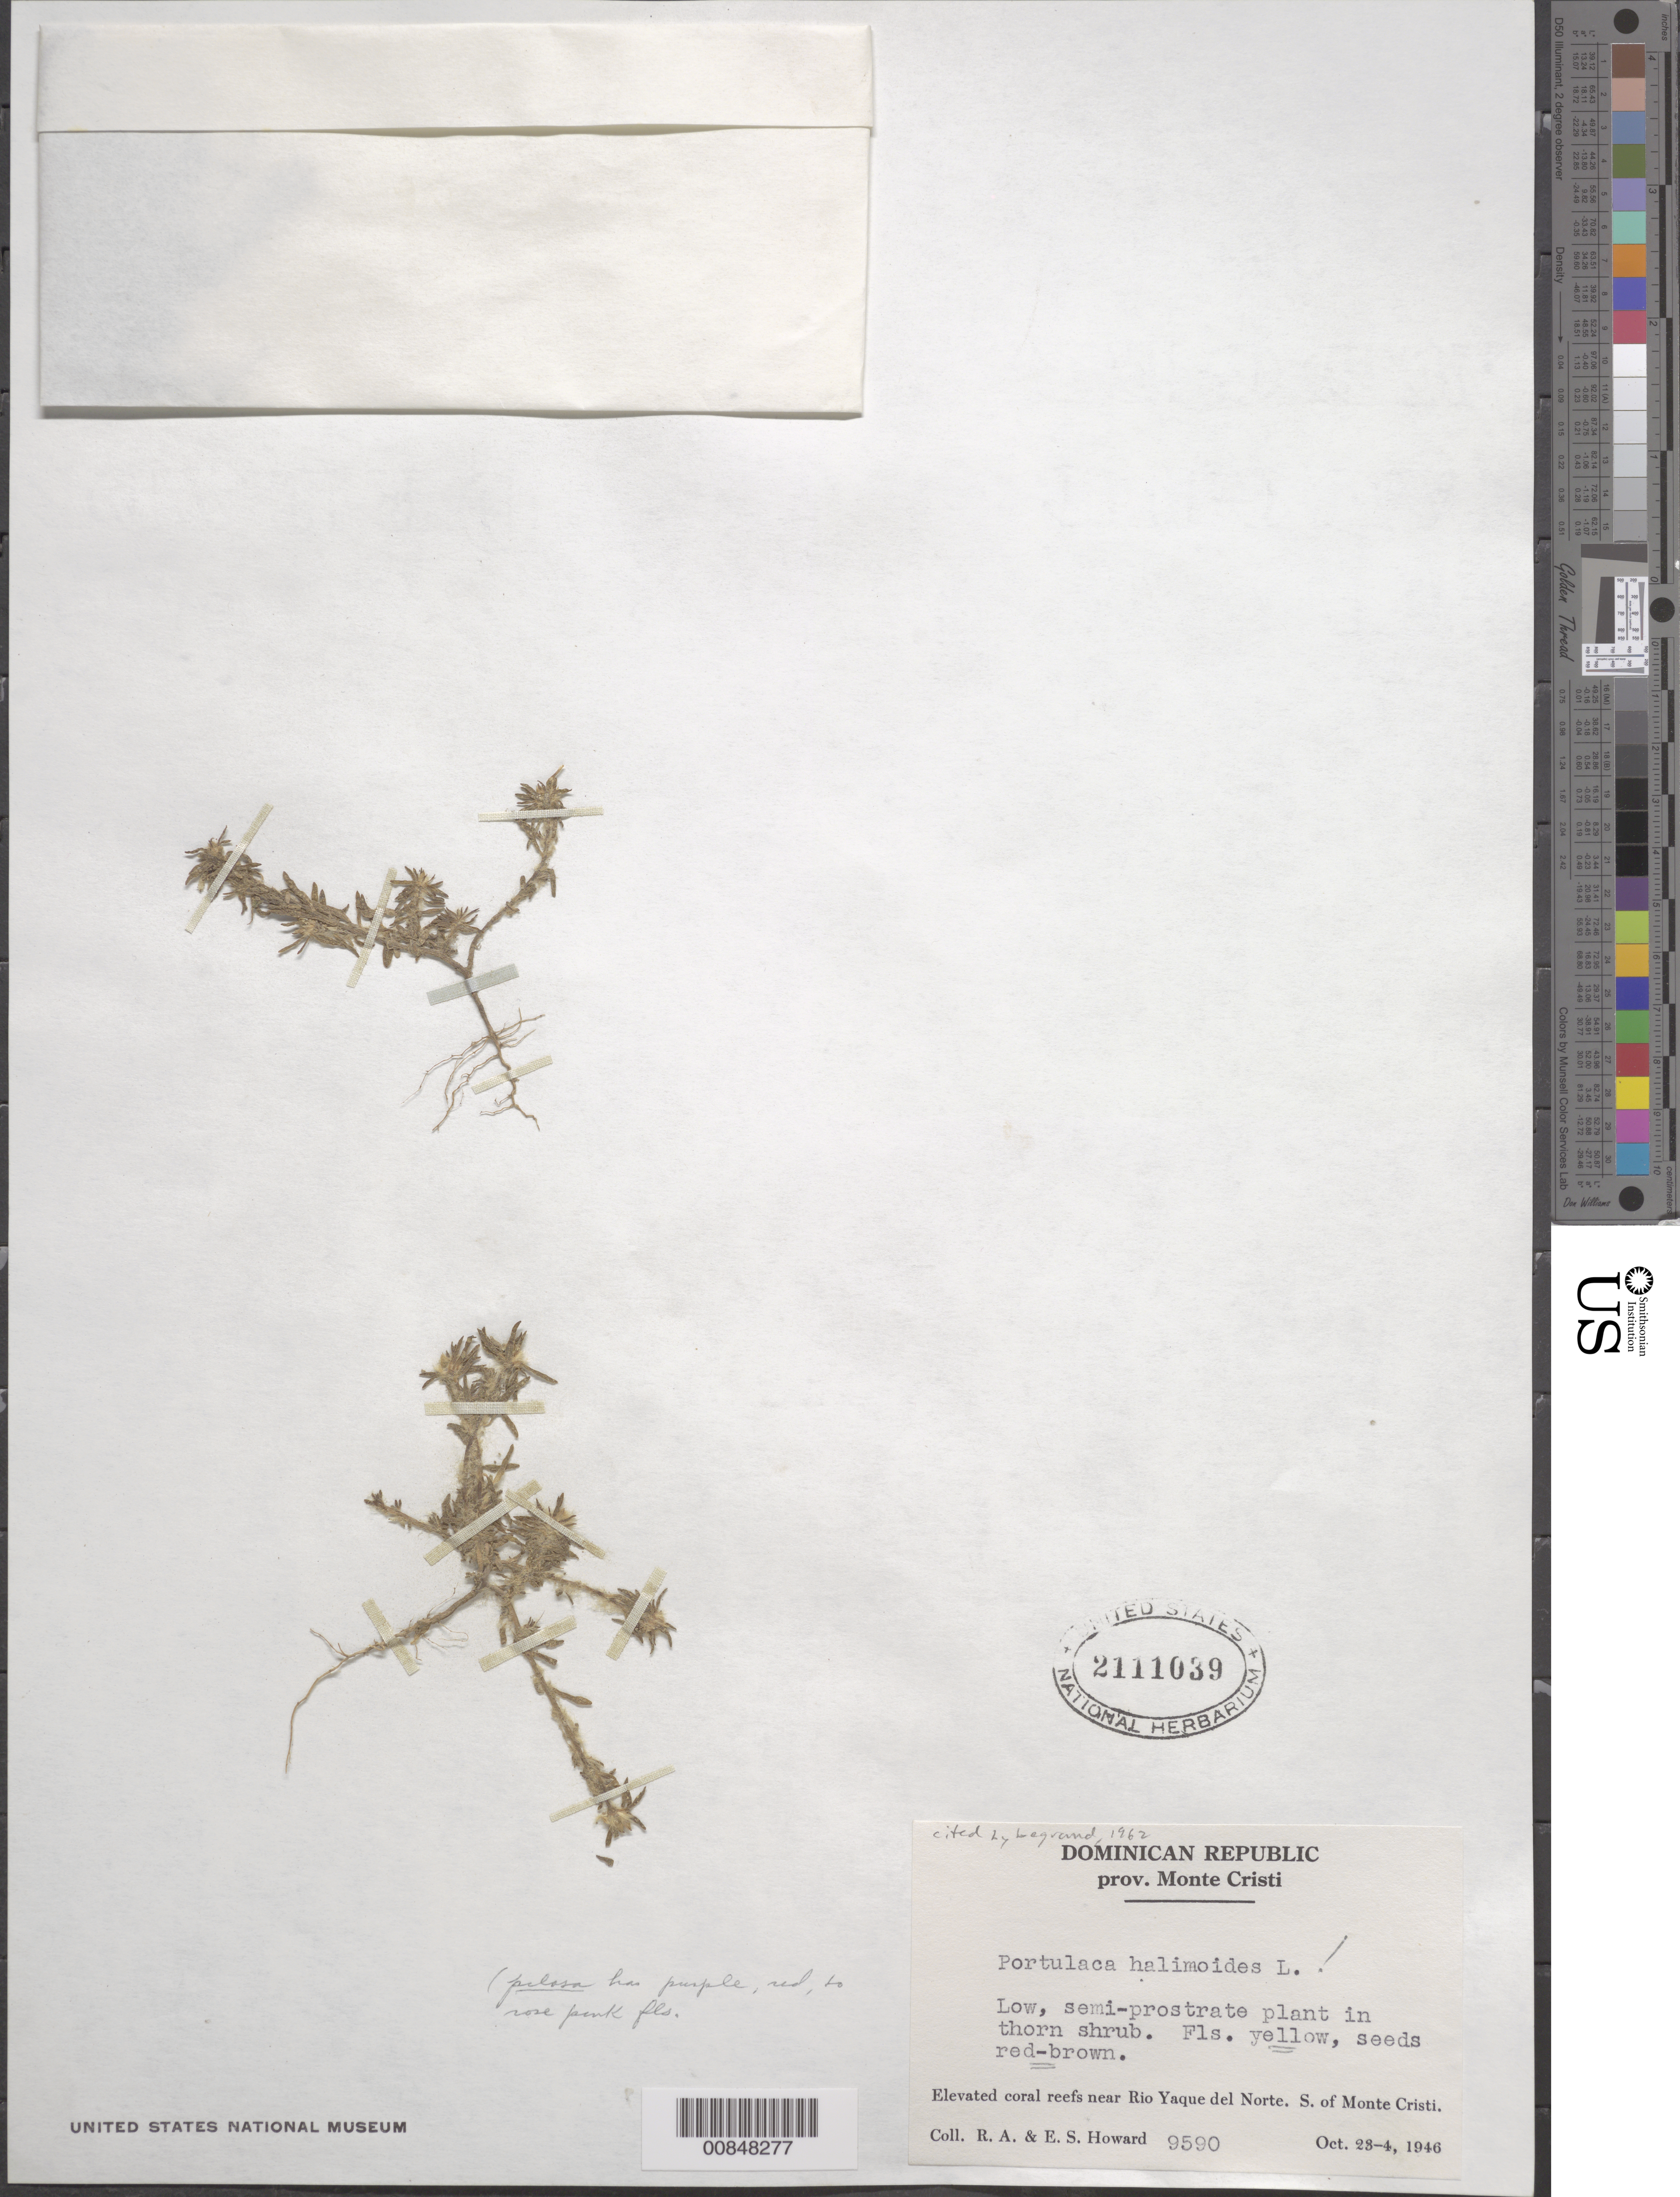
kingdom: Plantae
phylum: Tracheophyta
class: Magnoliopsida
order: Caryophyllales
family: Portulacaceae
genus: Portulaca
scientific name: Portulaca halimoides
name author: L.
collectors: R. A. Howard & E. S. Howard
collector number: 9590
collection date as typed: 23 Oct 1946 to 24 Oct 1946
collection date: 1946-10-23/1946-10-24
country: Dominican Republic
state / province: Monte Cristi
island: Hispaniola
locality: Near Río Yaque del Norte. S. of Monte Cristi.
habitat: In thorn shrub. Elevated coral reefs.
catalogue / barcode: US 2111039